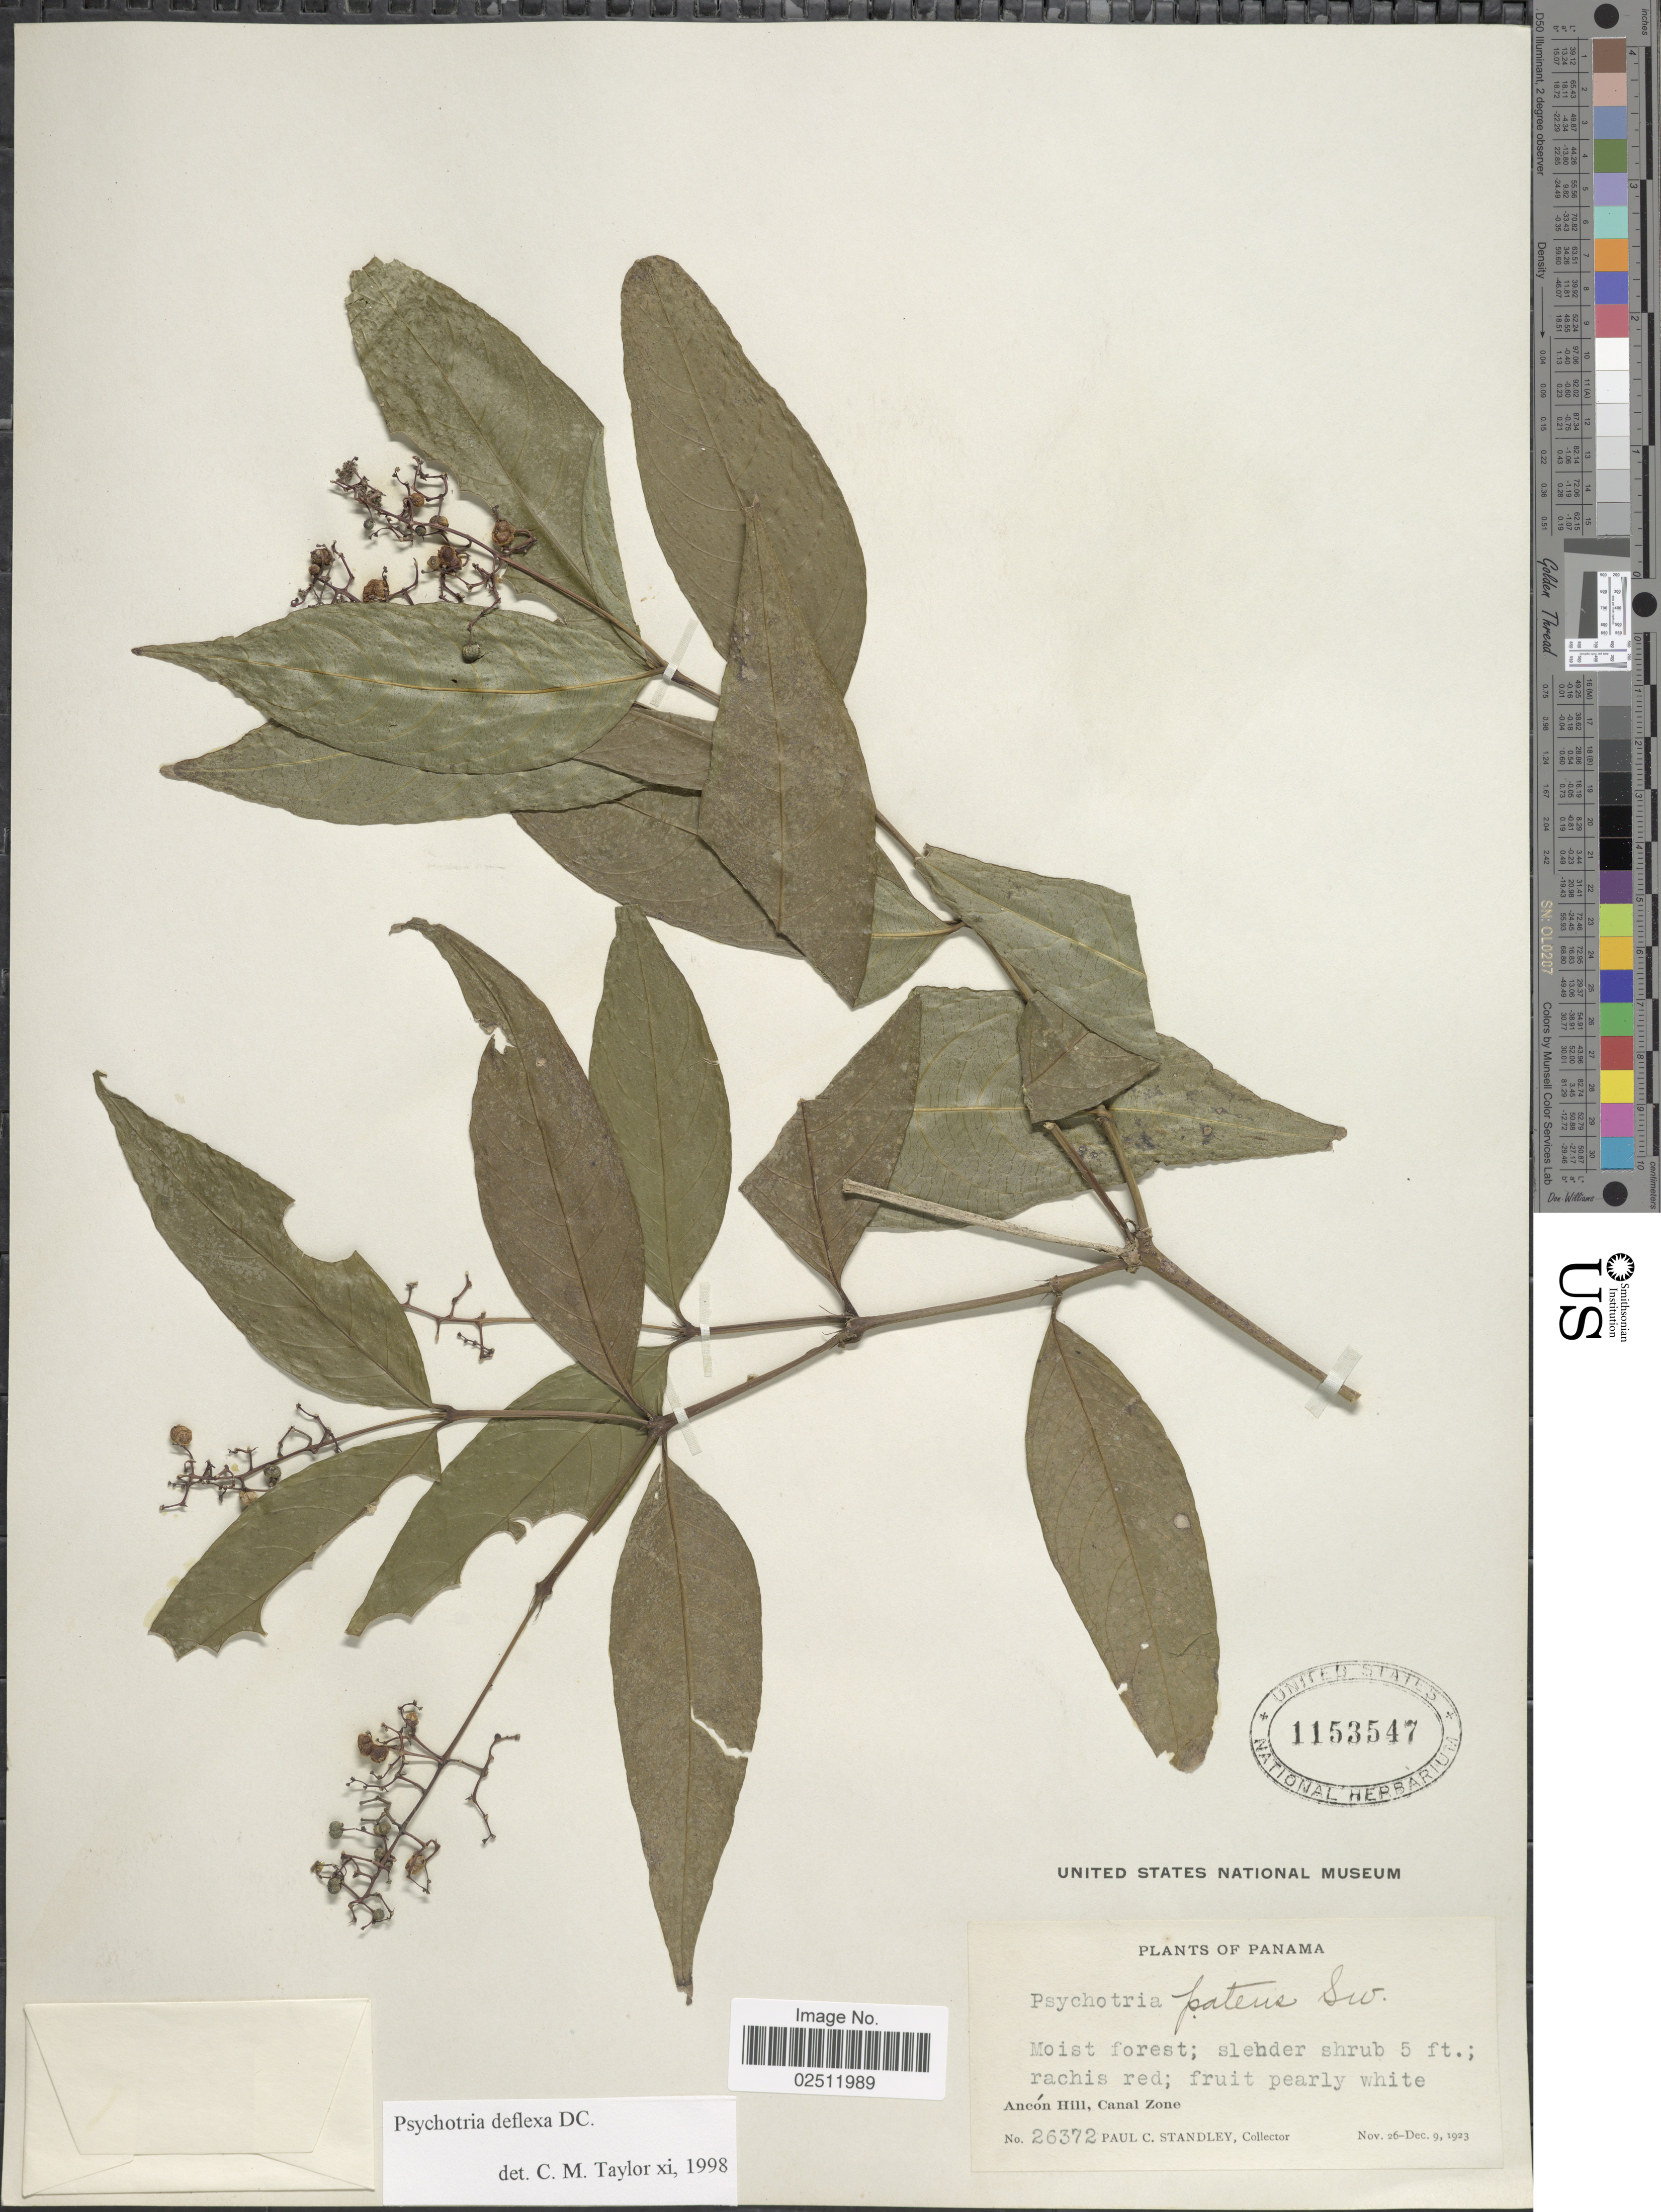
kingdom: Plantae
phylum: Tracheophyta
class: Magnoliopsida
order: Gentianales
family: Rubiaceae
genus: Psychotria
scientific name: Psychotria deflexa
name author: DC.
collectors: P. C. Standley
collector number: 26372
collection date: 1923-11-26/1923-12-09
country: Panama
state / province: Colón / Panamá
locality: Moist forest; Ancón Hill, Canal Zone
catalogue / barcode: US 1153547